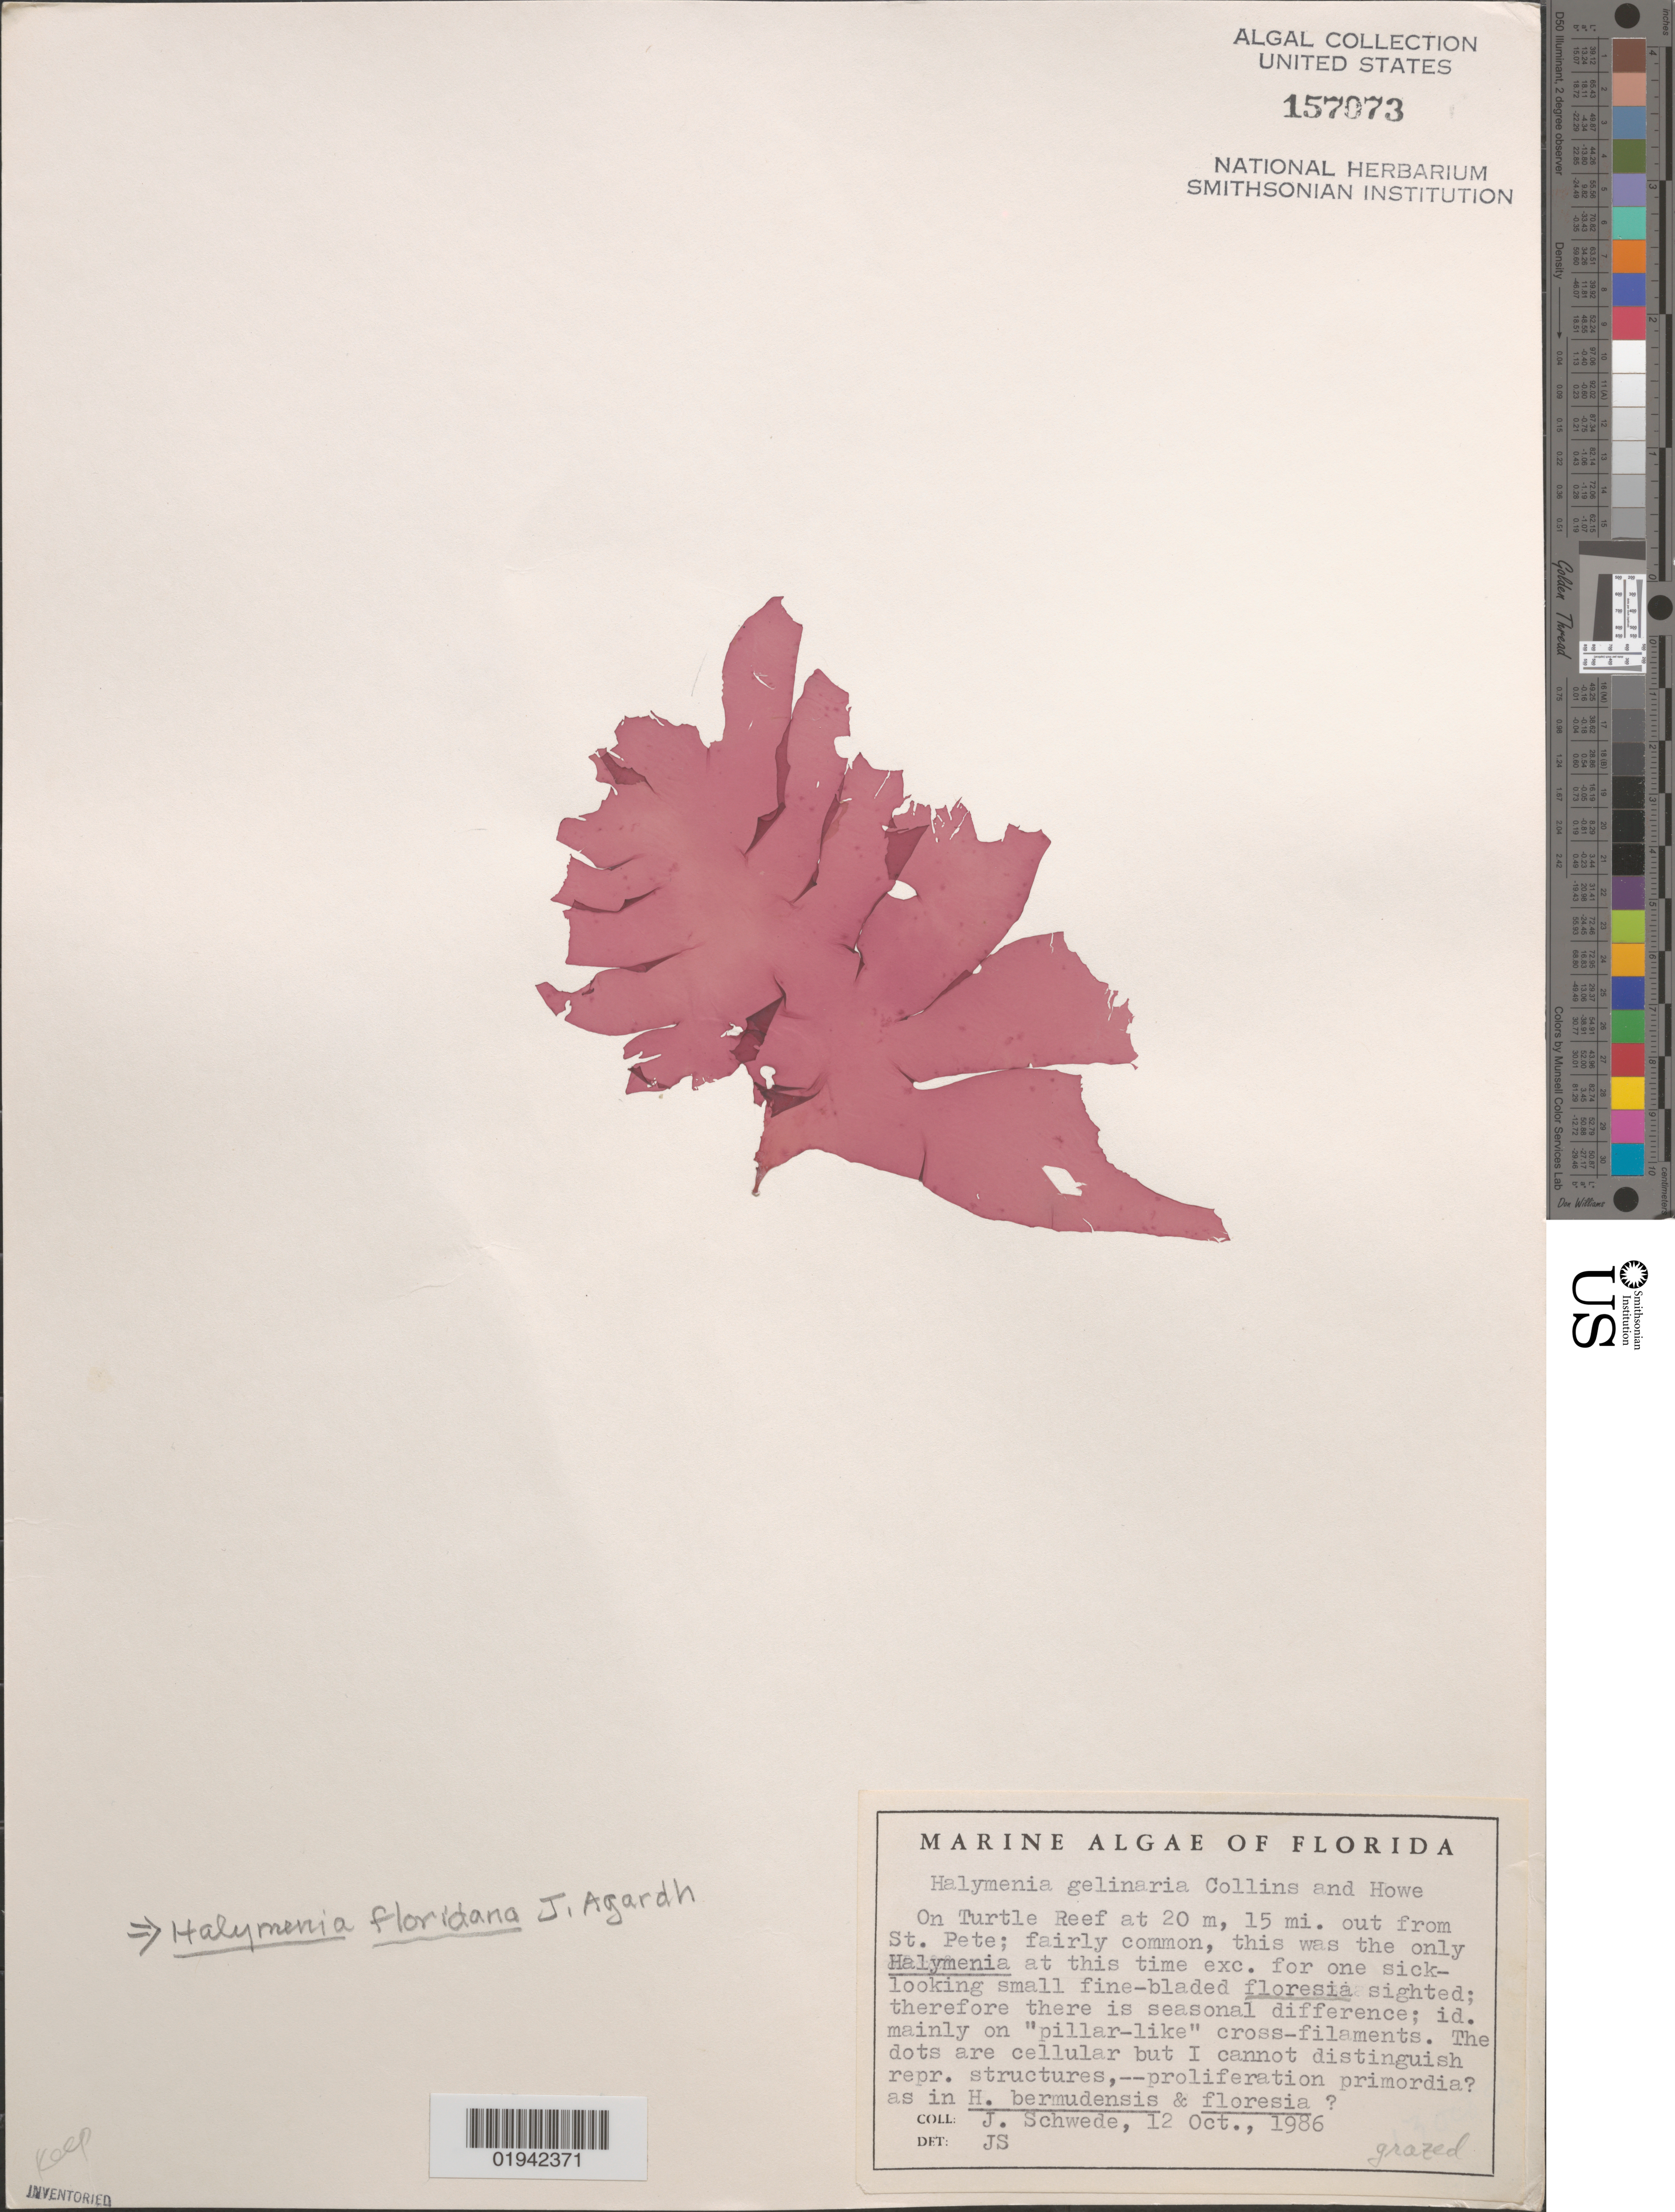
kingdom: Plantae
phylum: Rhodophyta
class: Florideophyceae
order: Halymeniales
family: Halymeniaceae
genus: Halymenia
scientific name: Halymenia floridana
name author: J. Agardh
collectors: J. Schwede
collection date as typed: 12 Oct 1986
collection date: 1986-10-12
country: United States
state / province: Florida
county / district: Pinellas County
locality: Turtle Reef ca. 15 miles off St. Petersburg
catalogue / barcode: US 157073